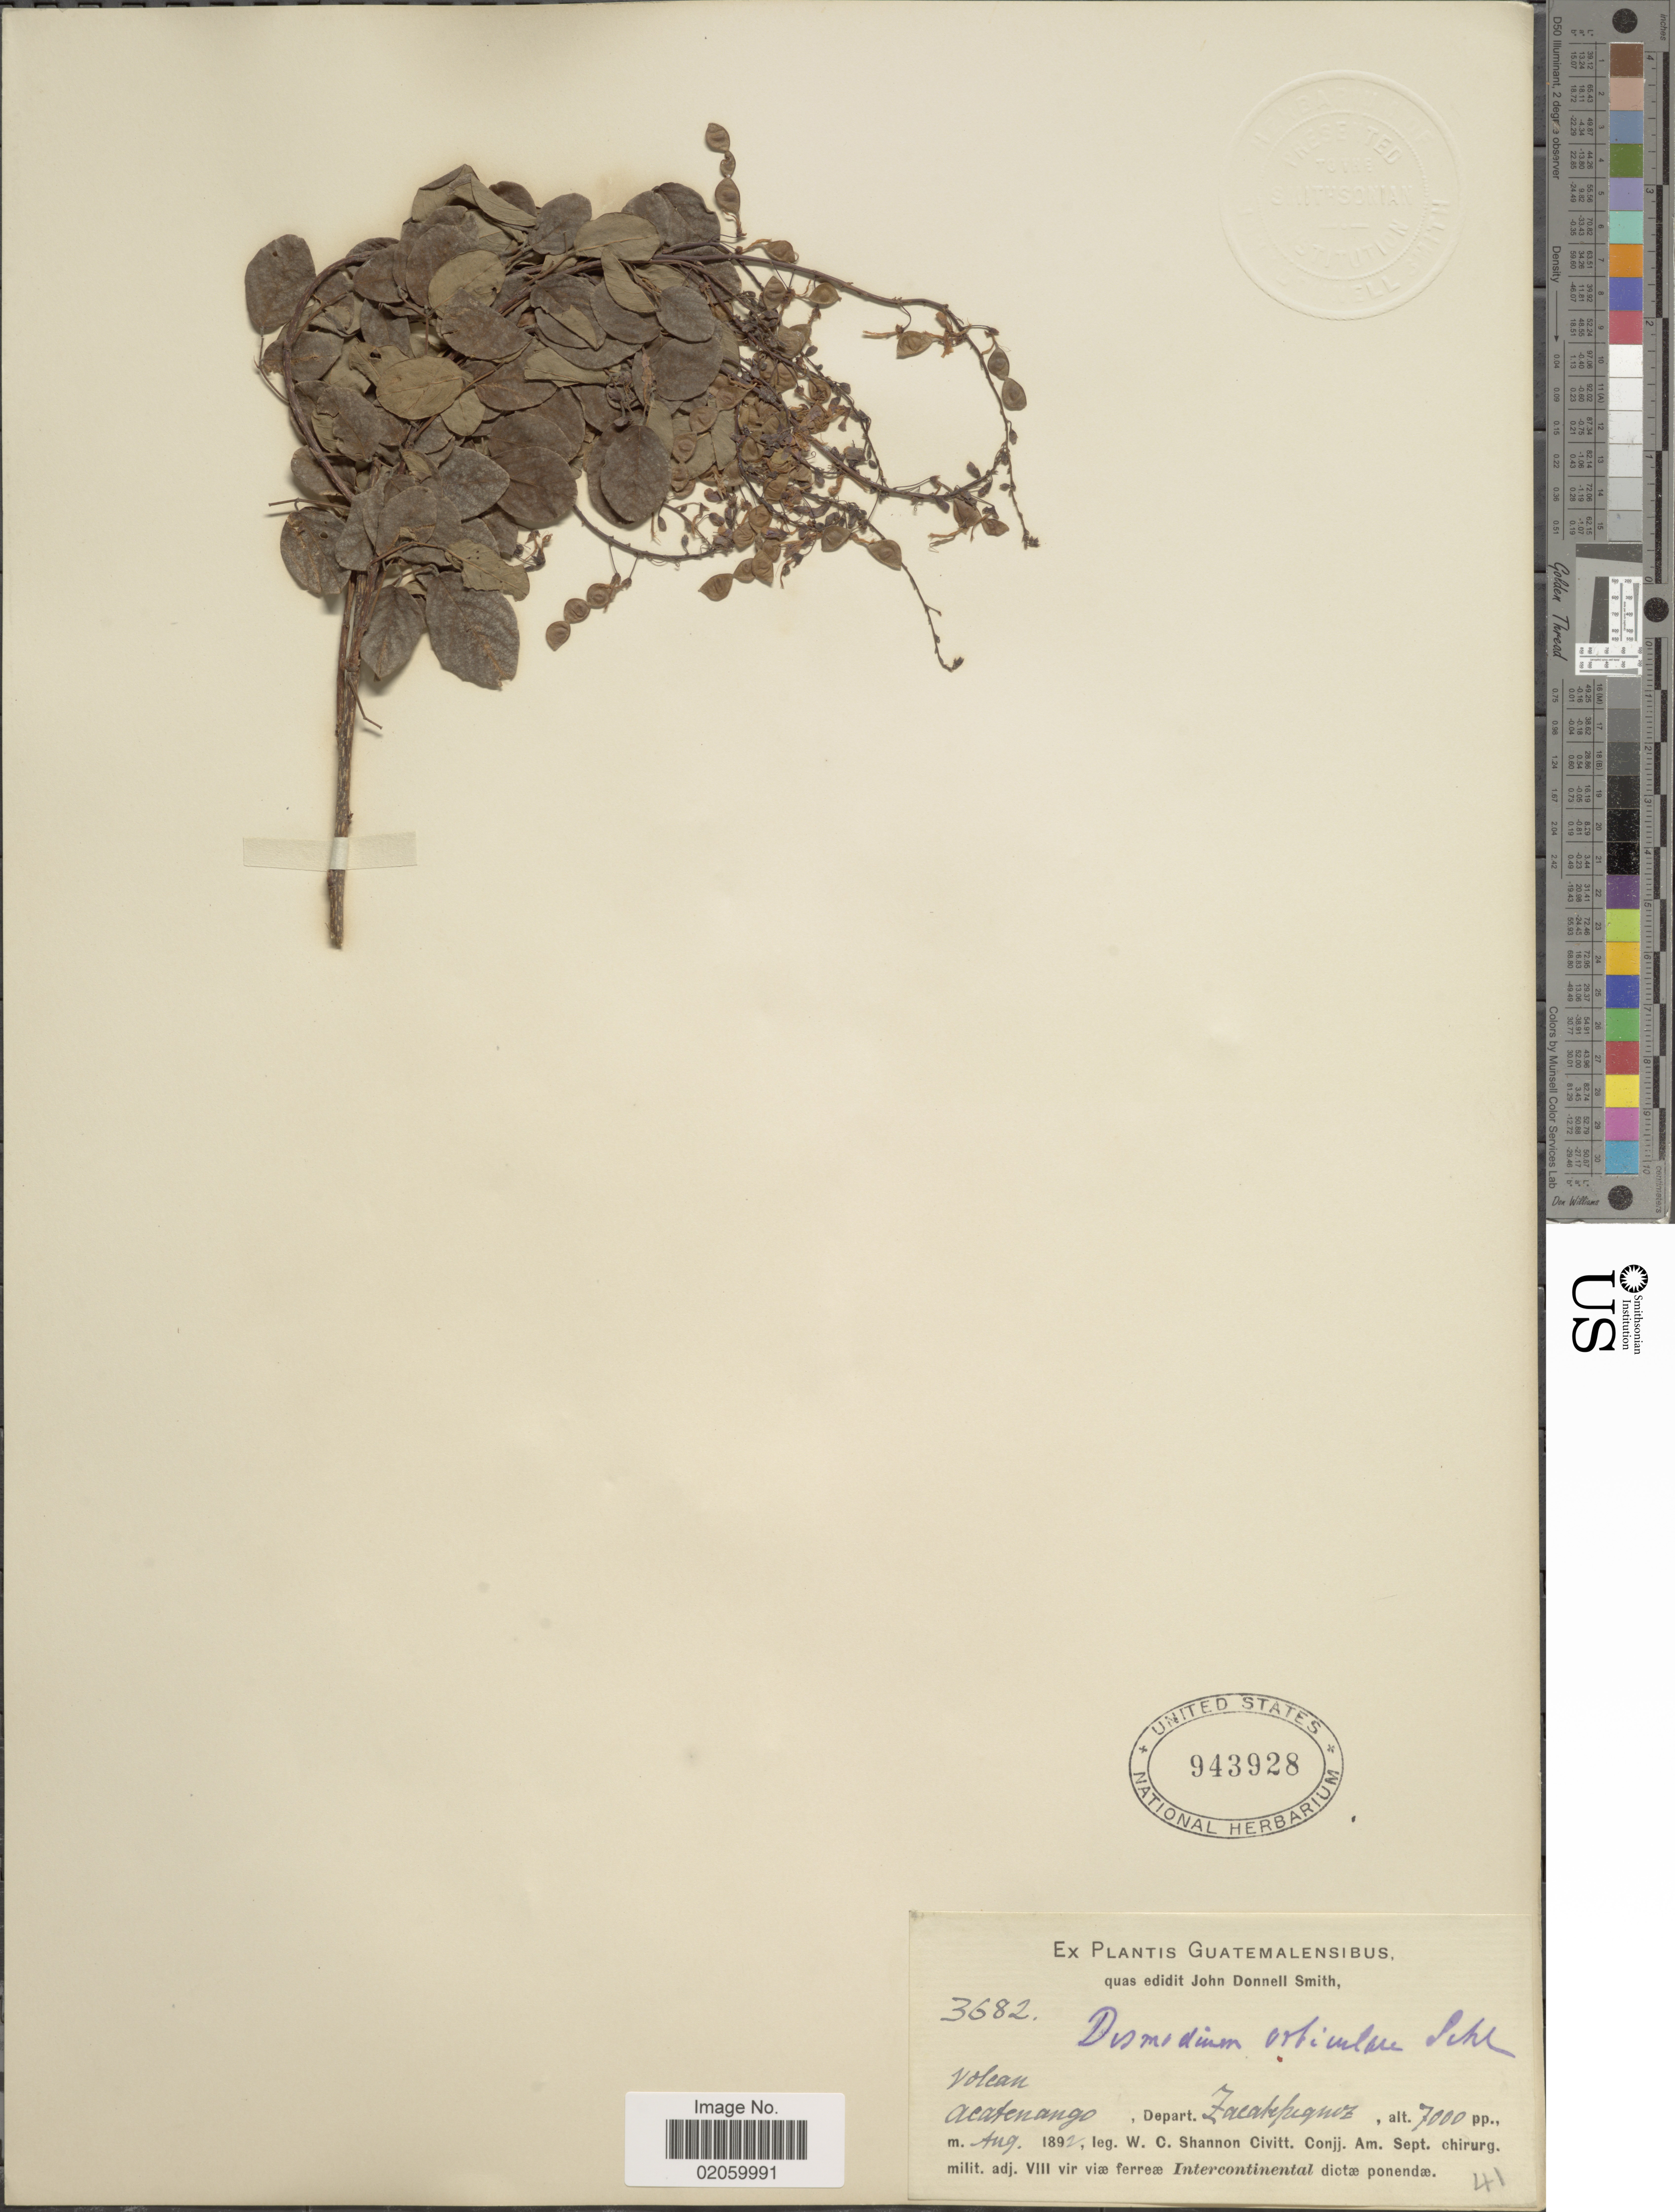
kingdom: Plantae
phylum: Tracheophyta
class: Magnoliopsida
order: Fabales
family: Fabaceae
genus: Desmodium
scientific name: Desmodium orbiculare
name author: Schltdl.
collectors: W. C. Shannon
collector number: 3682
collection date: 1892-08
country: Guatemala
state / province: Sacatepéquez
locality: Volcan, Acatenango, Depart Zacatepequez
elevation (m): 2134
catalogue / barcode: US 943928